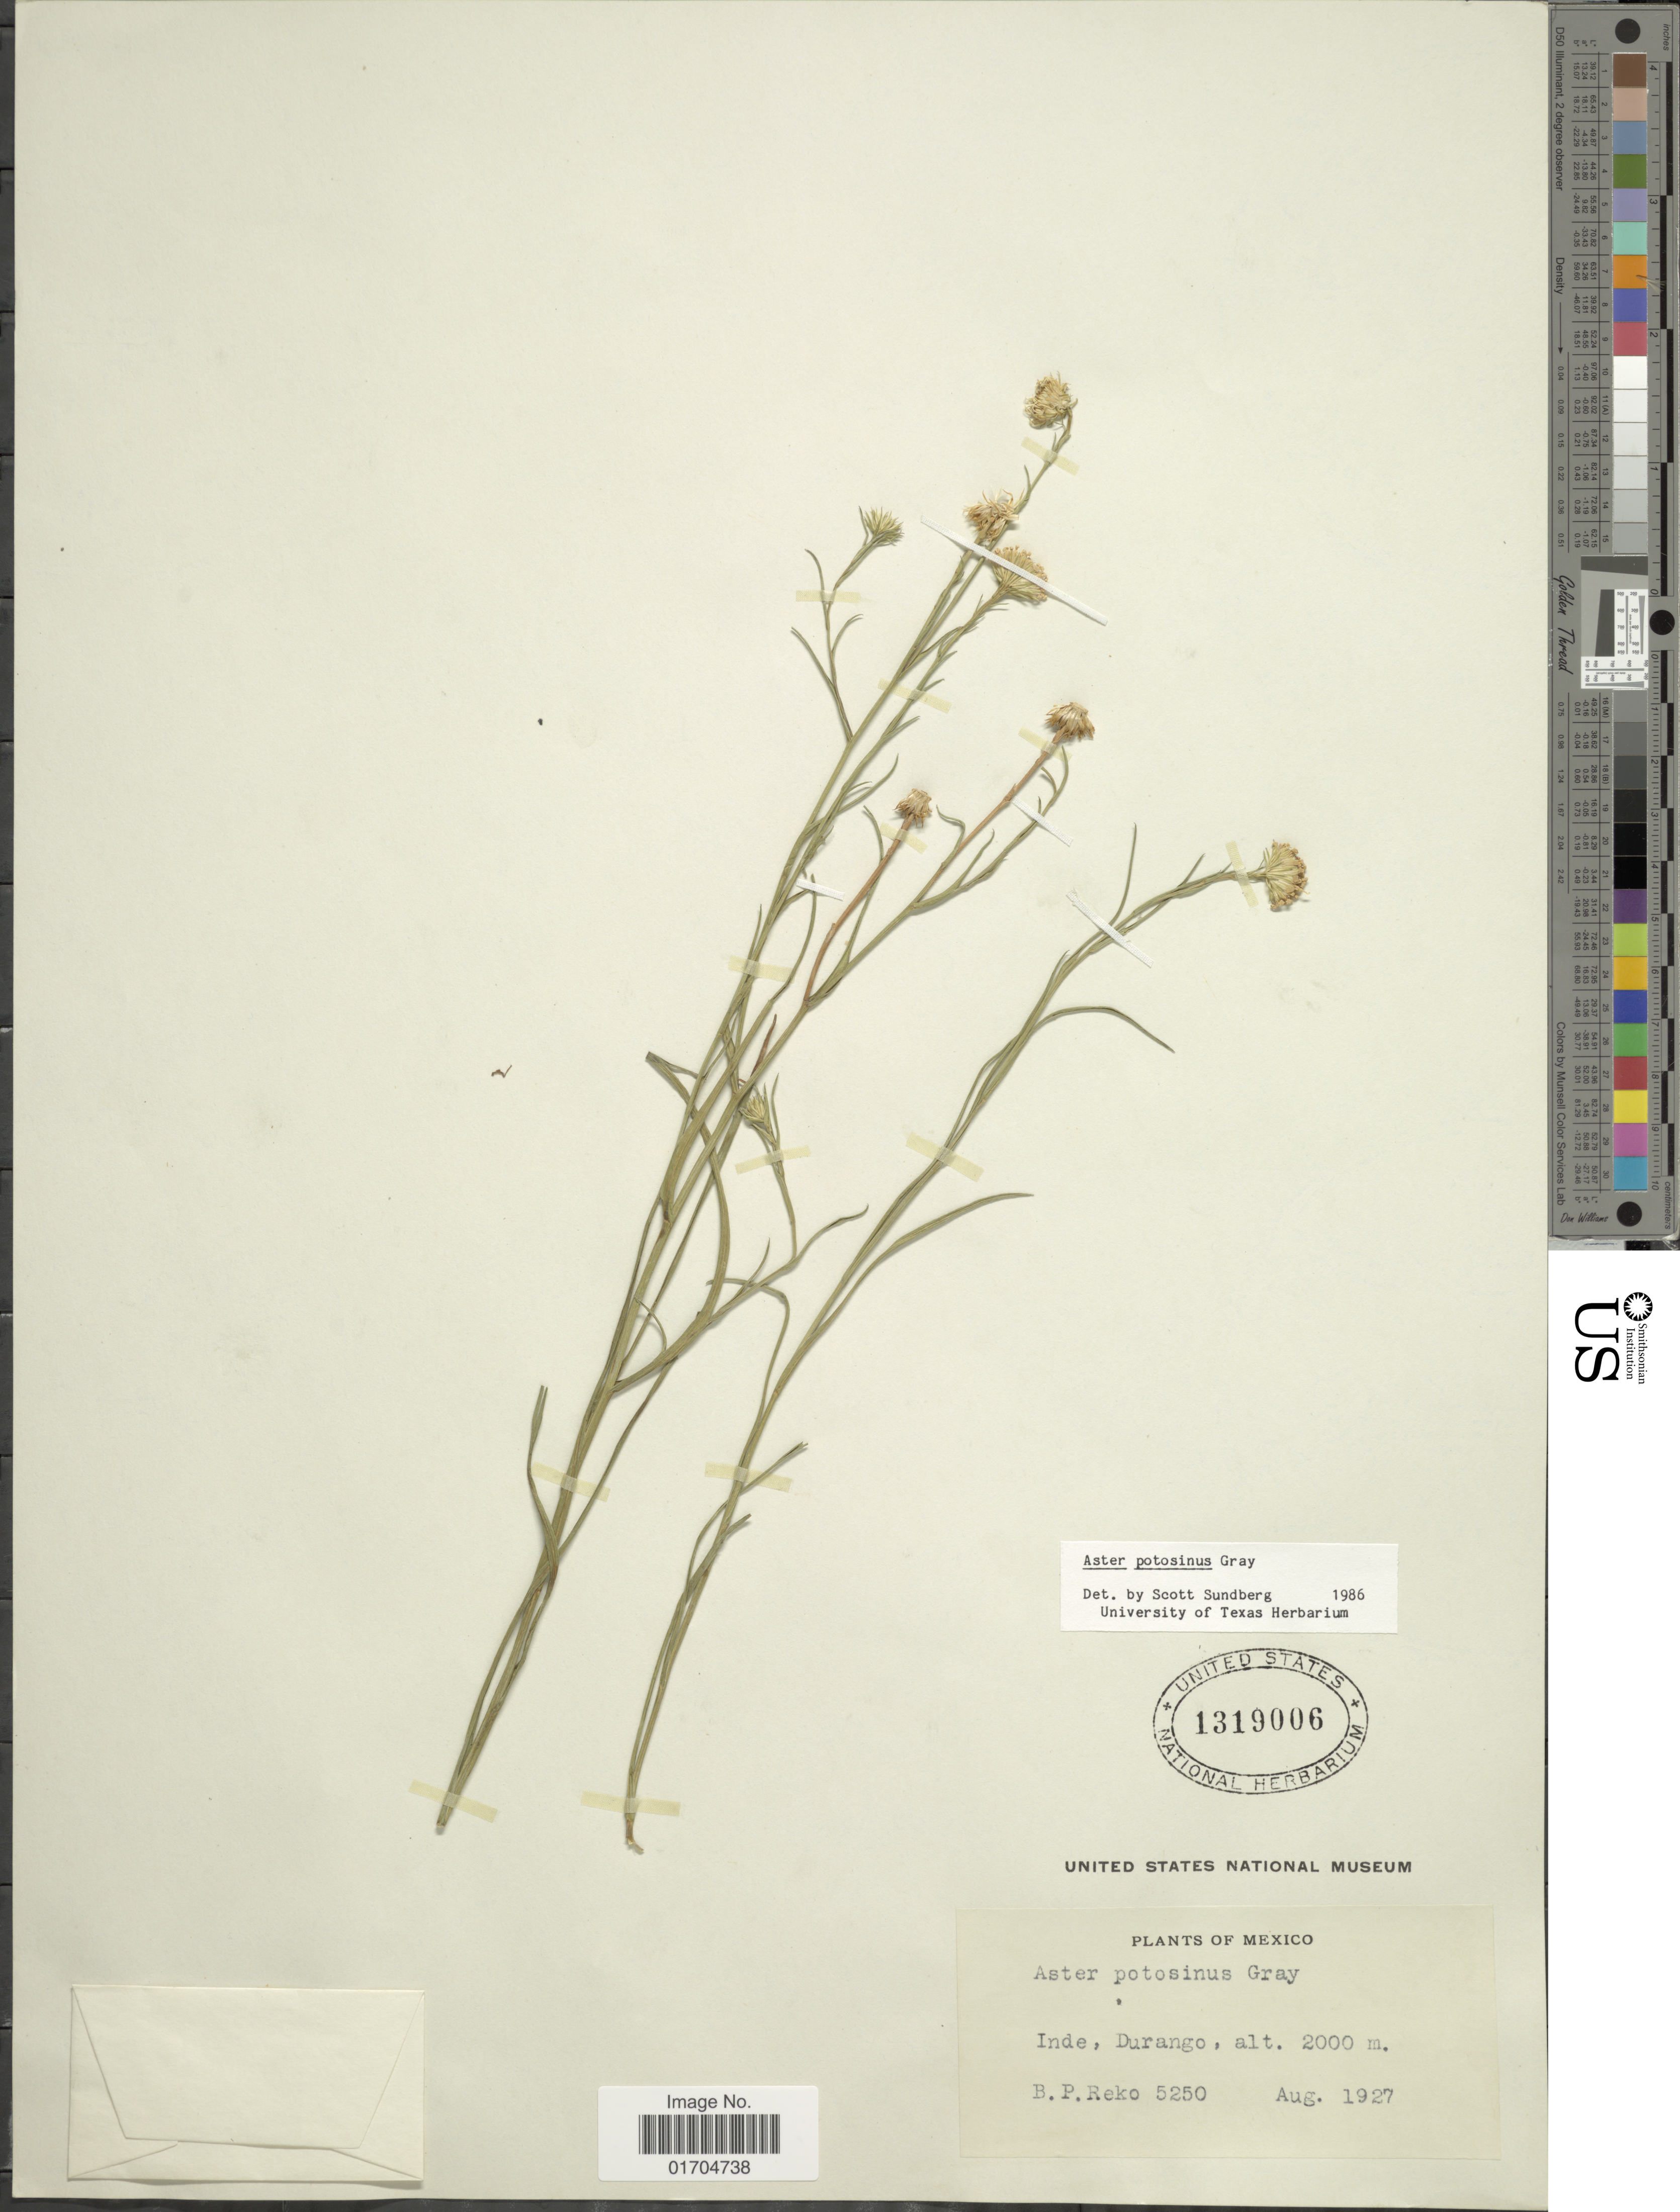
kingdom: Plantae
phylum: Tracheophyta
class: Magnoliopsida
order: Asterales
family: Asteraceae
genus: Symphyotrichum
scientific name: Symphyotrichum potosinum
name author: (A. Gray) G.L. Nesom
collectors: B. P. Reko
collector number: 5250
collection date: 1927-08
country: Mexico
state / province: Durango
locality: Inde.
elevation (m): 2000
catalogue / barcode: US 1319006